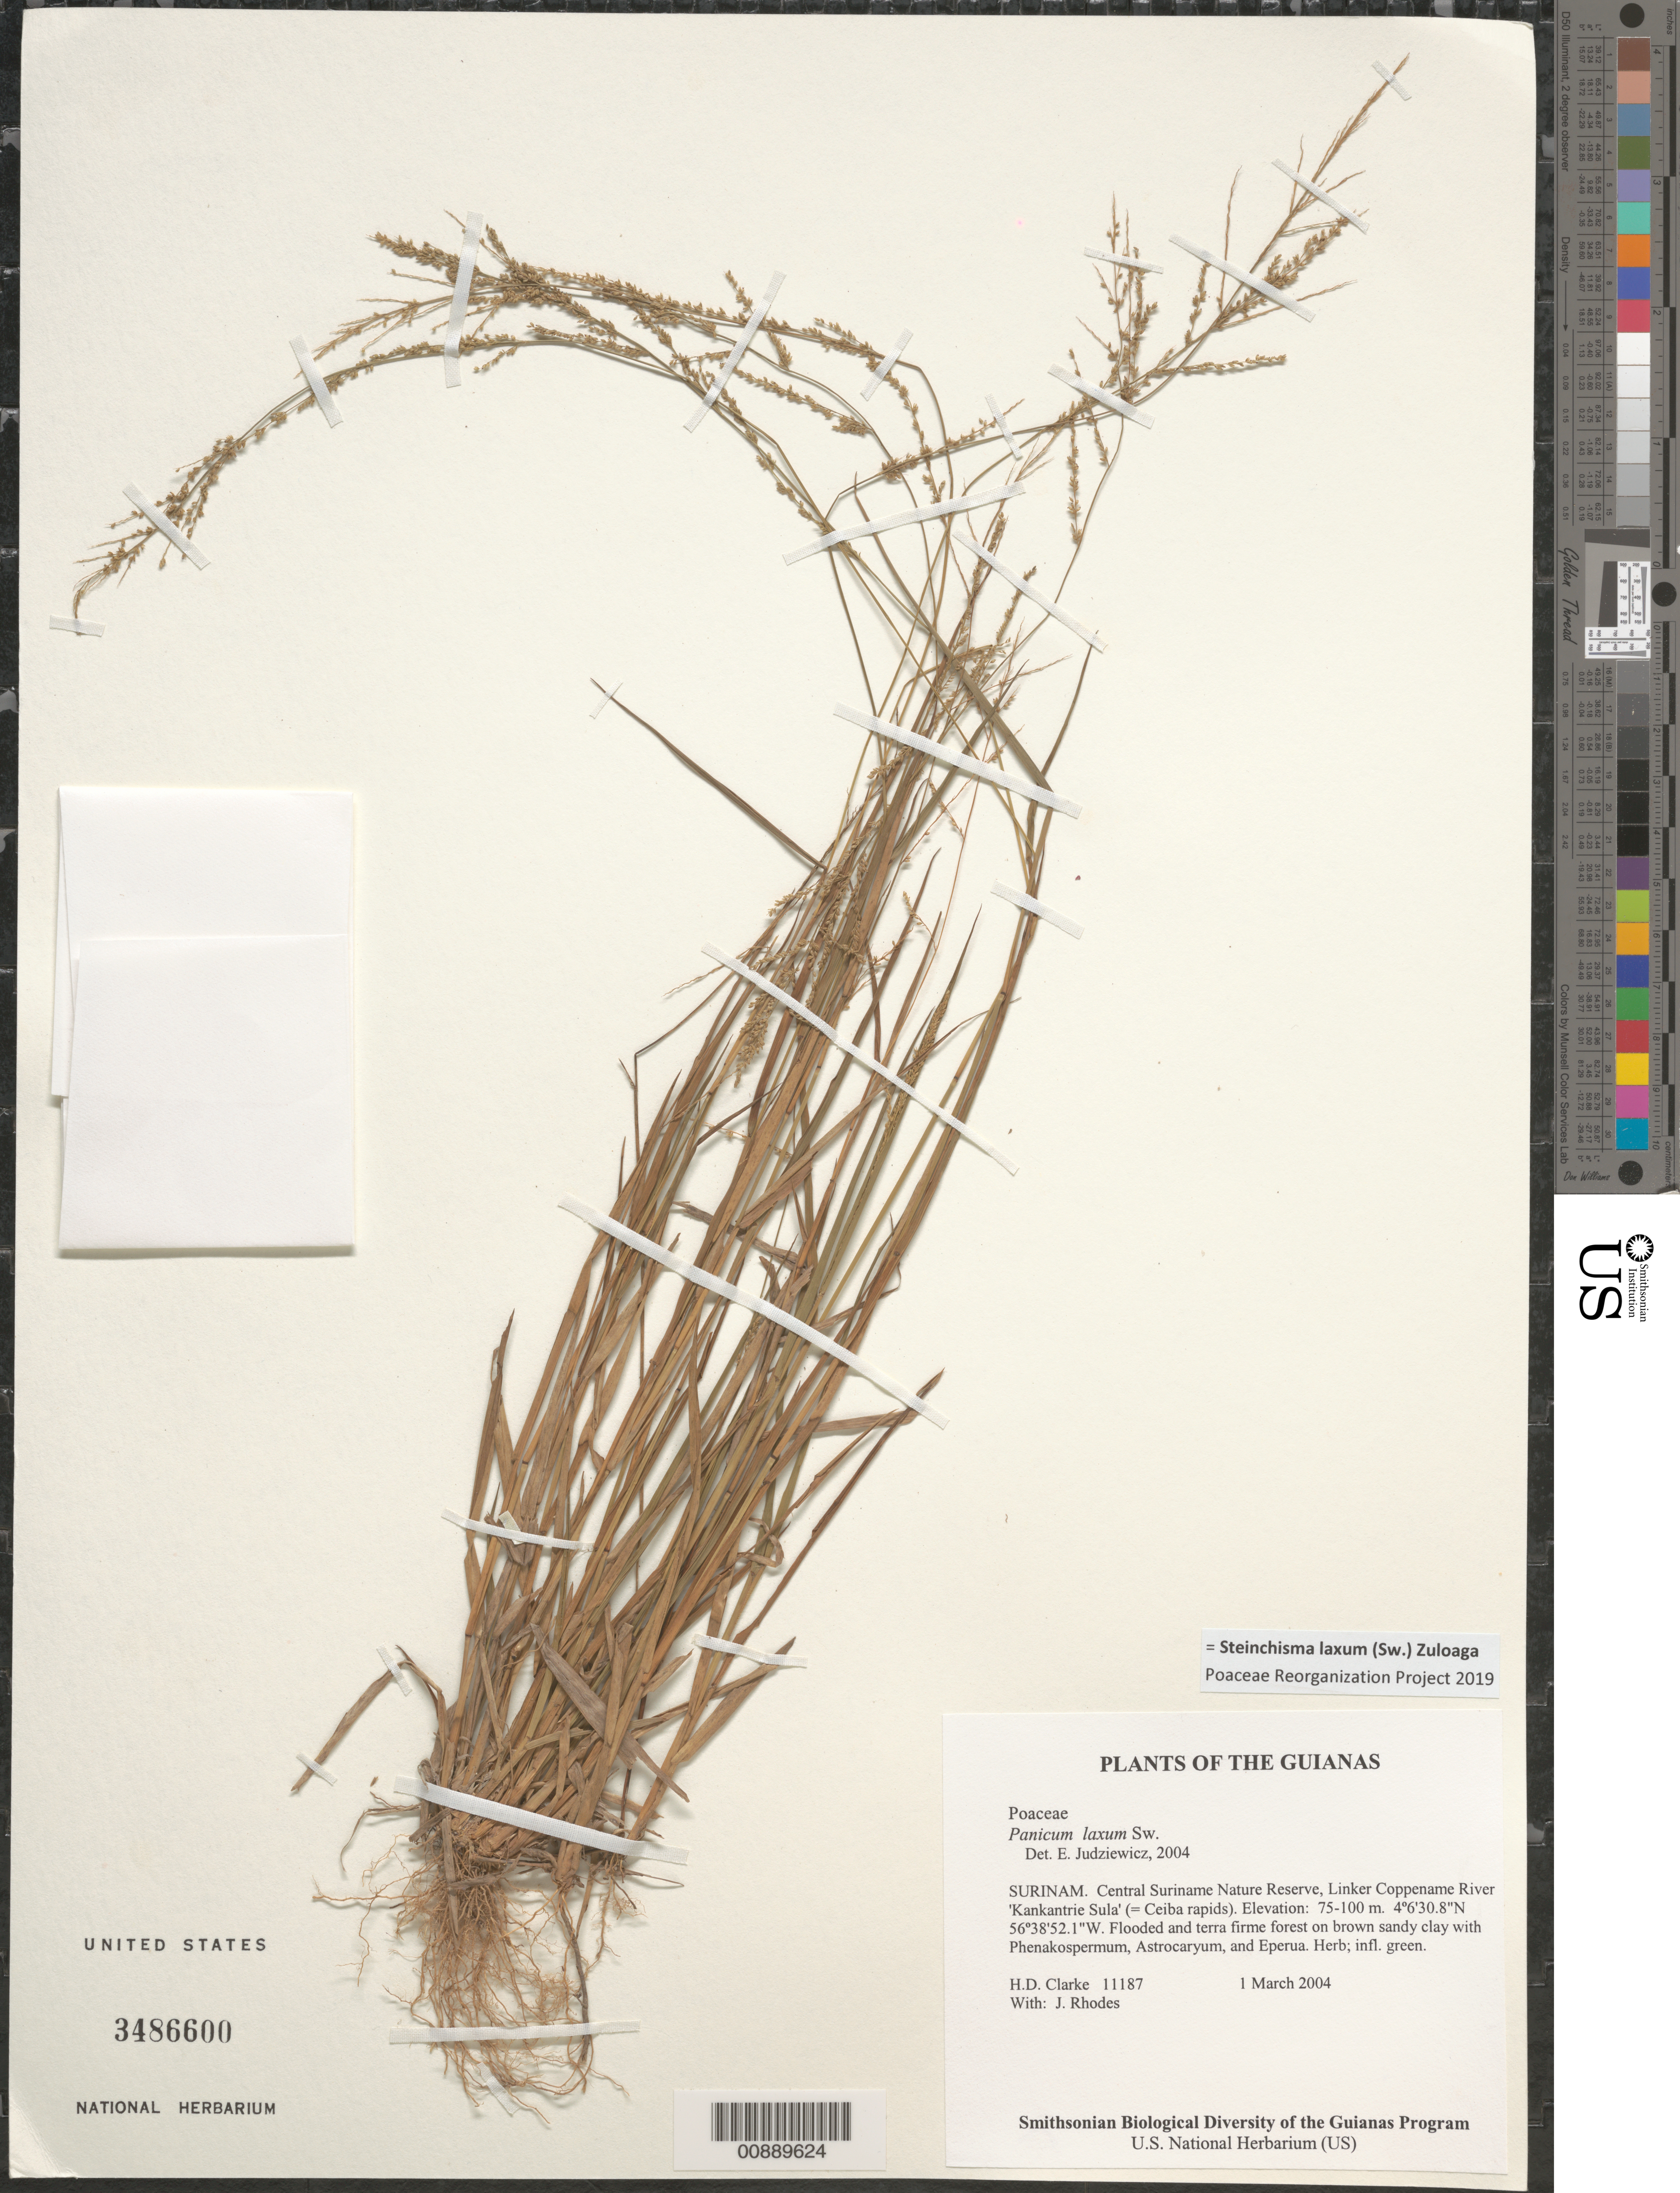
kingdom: Plantae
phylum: Tracheophyta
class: Liliopsida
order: Poales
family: Poaceae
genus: Panicum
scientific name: Panicum laxum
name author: Sw.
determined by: Judziewicz, E. J.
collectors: H. D. Clarke & J. Rhodes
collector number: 11187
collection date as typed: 1 March 2004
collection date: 2004-03-01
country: Suriname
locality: Central Suriname Nature Reserve, Linker Coppename River 'Kankantrie Sula' (= Ceiba rapids)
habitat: Flooded and terra firme forest on brown sandy clay with Phenakospermum, Astrocaryum, and Eperua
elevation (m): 75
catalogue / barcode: US 3486600